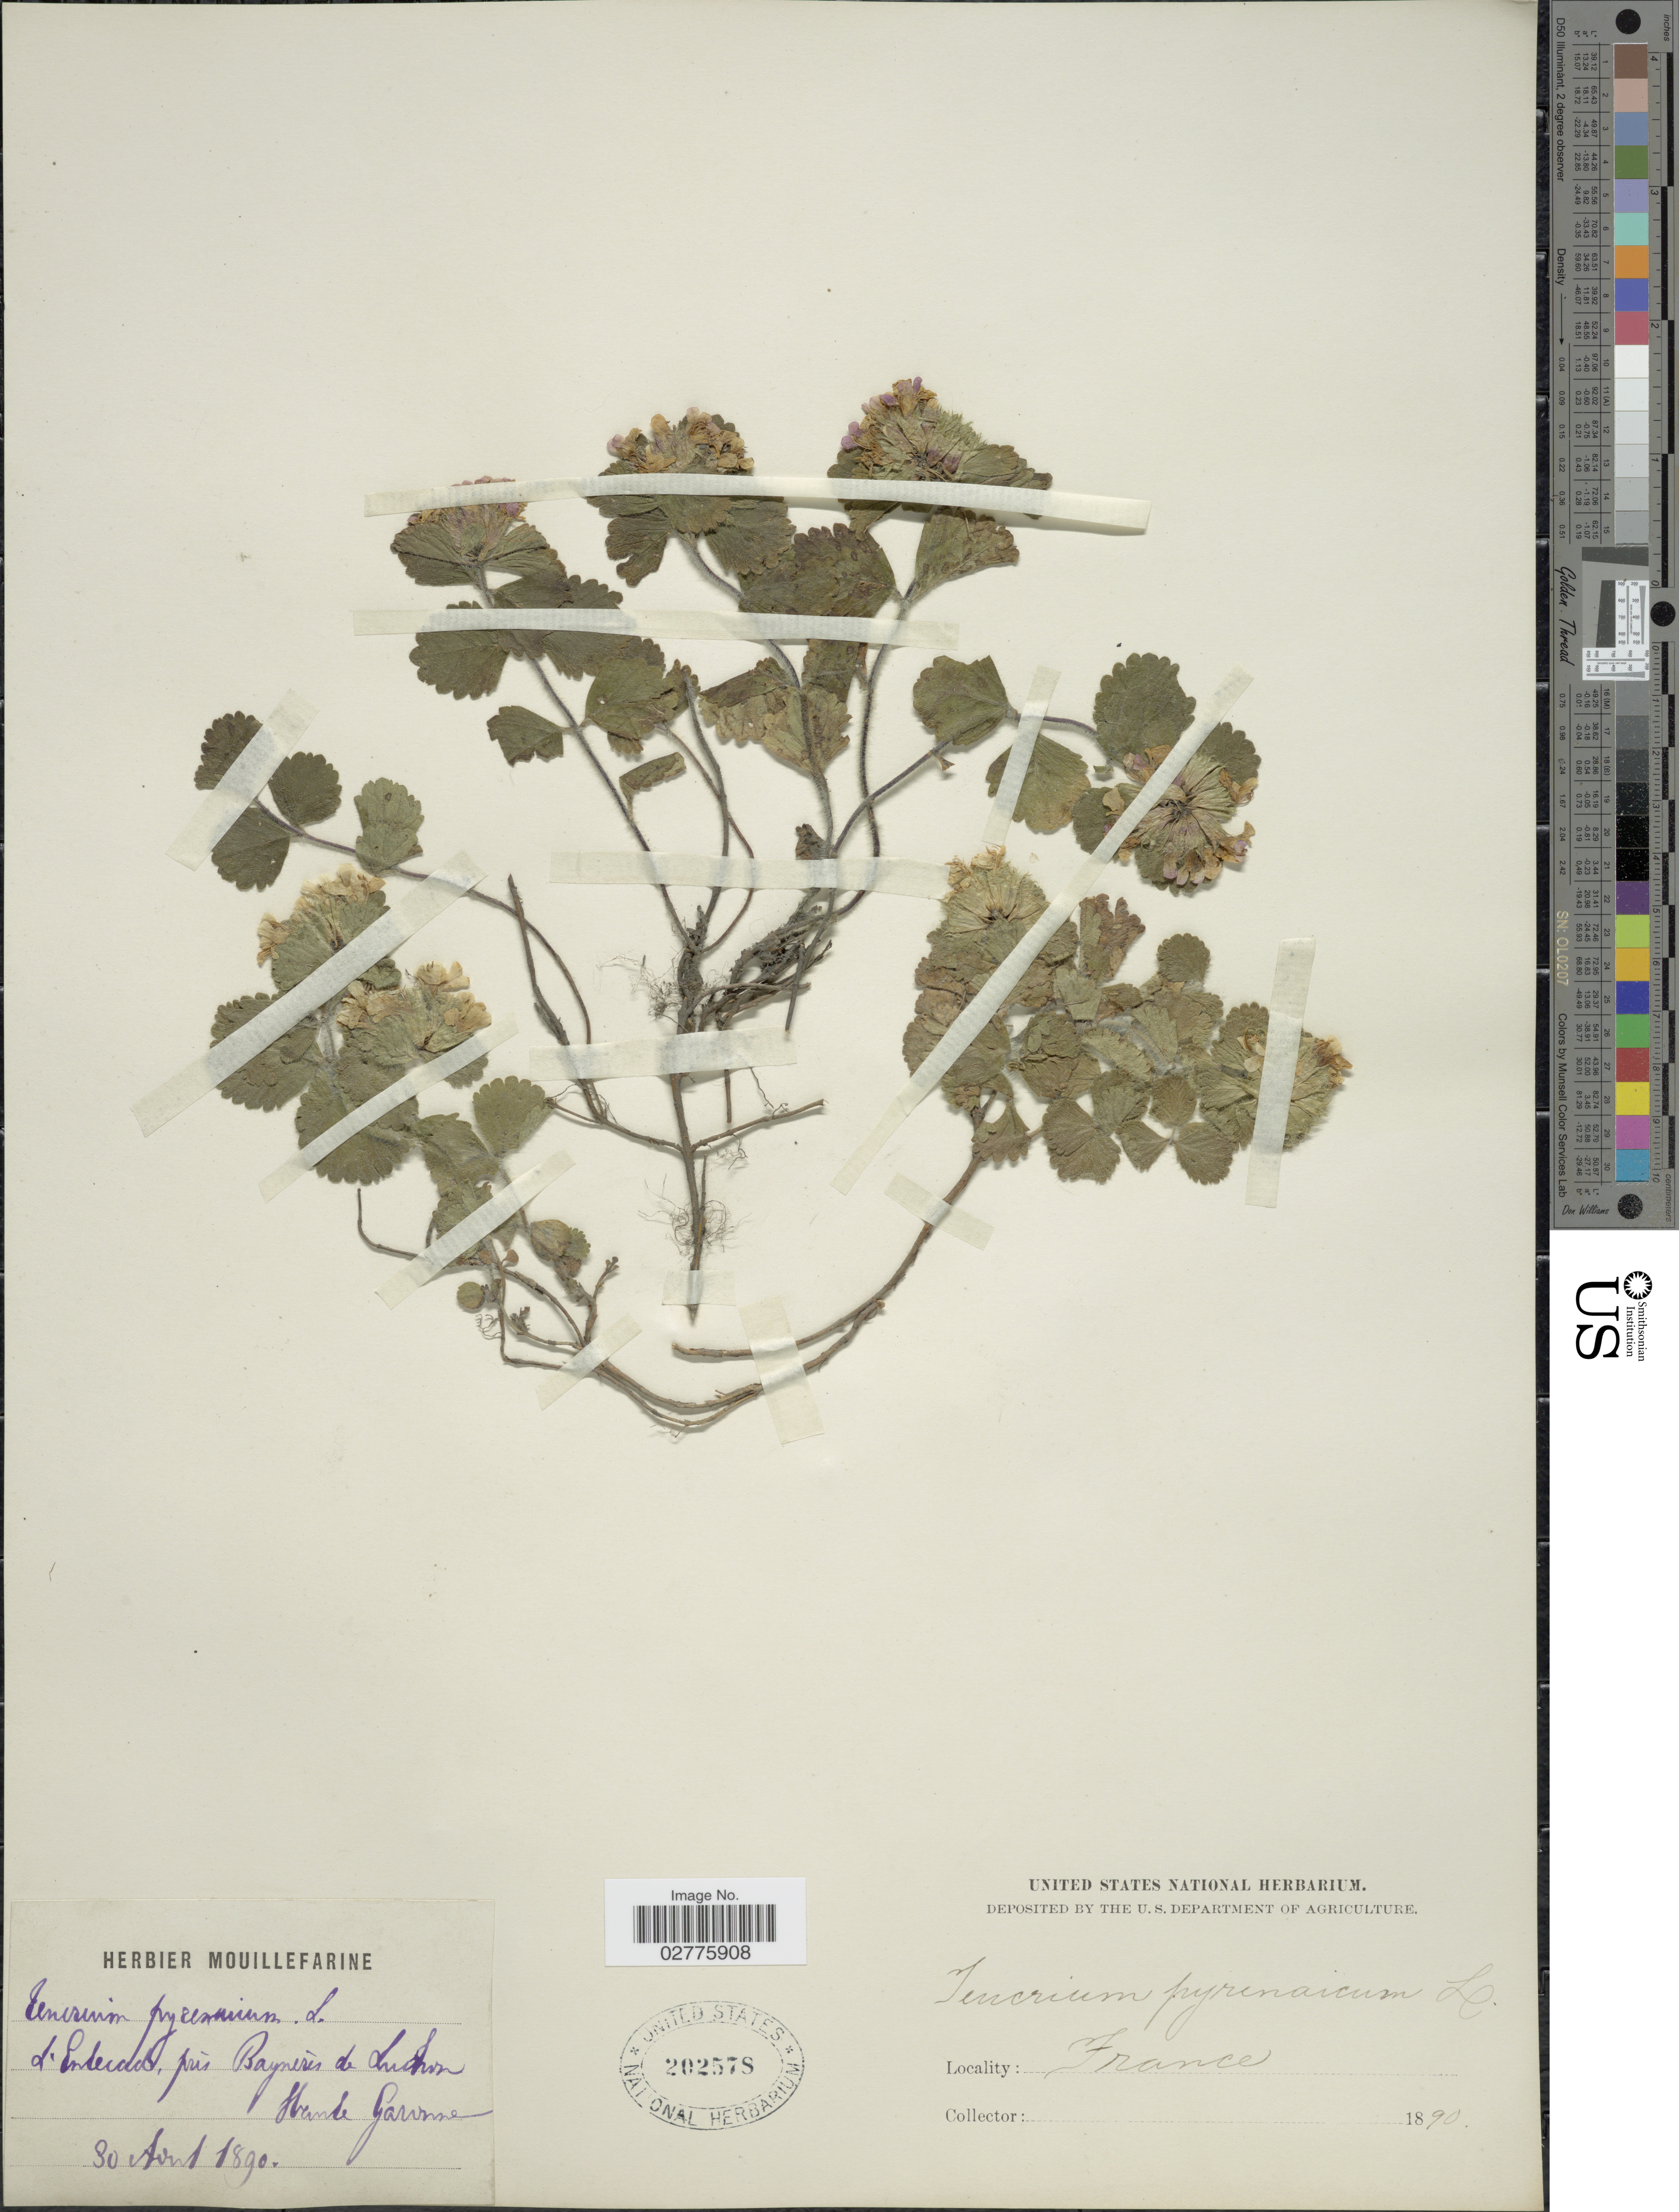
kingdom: Plantae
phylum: Tracheophyta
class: Magnoliopsida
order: Lamiales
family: Lamiaceae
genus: Teucrium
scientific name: Teucrium pyrenaicum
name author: L.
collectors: ex herb. Mouillefarine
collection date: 1890-08-30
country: France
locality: L'Entecado, près Bagnerès de Luchon Haute Garonne.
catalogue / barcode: US 202578